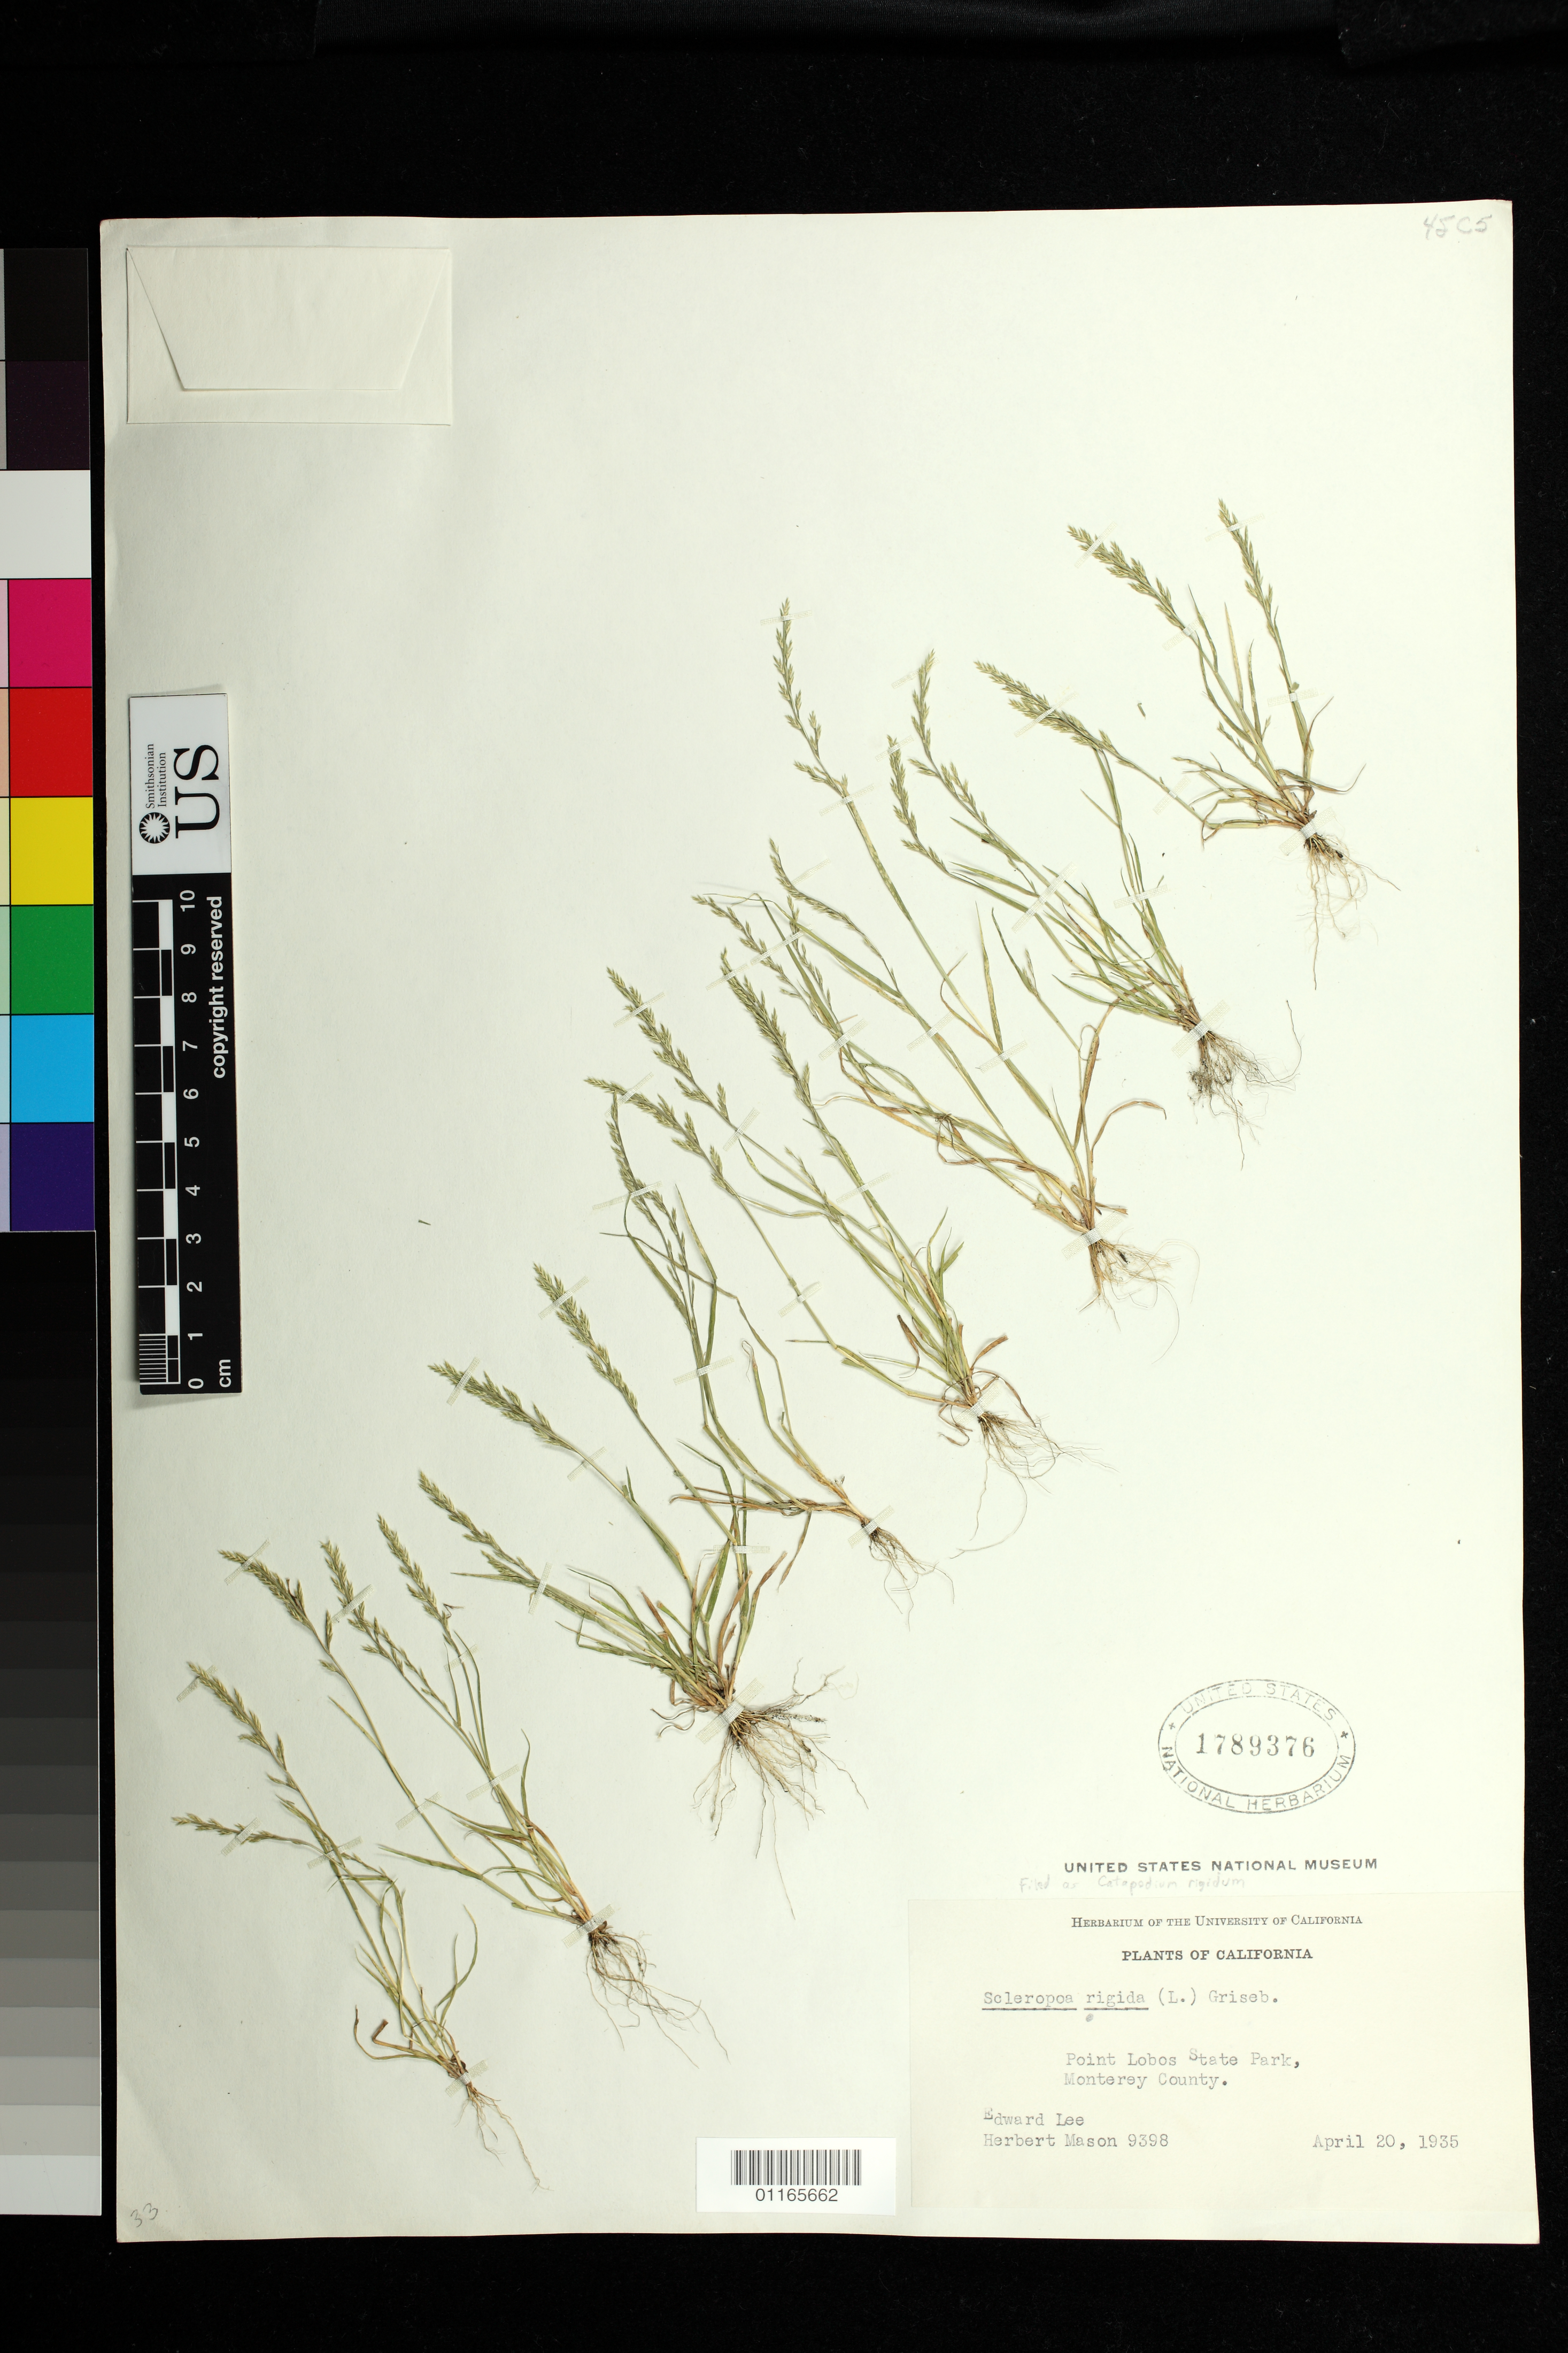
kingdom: Plantae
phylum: Tracheophyta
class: Liliopsida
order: Poales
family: Poaceae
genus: Catapodium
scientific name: Catapodium rigidum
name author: (L.) C.E. Hubb.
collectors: E. Lee & H. L. Mason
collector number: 9398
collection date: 1935-04-20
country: United States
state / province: California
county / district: Monterey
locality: Point Lobos State Park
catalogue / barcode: US 1789376